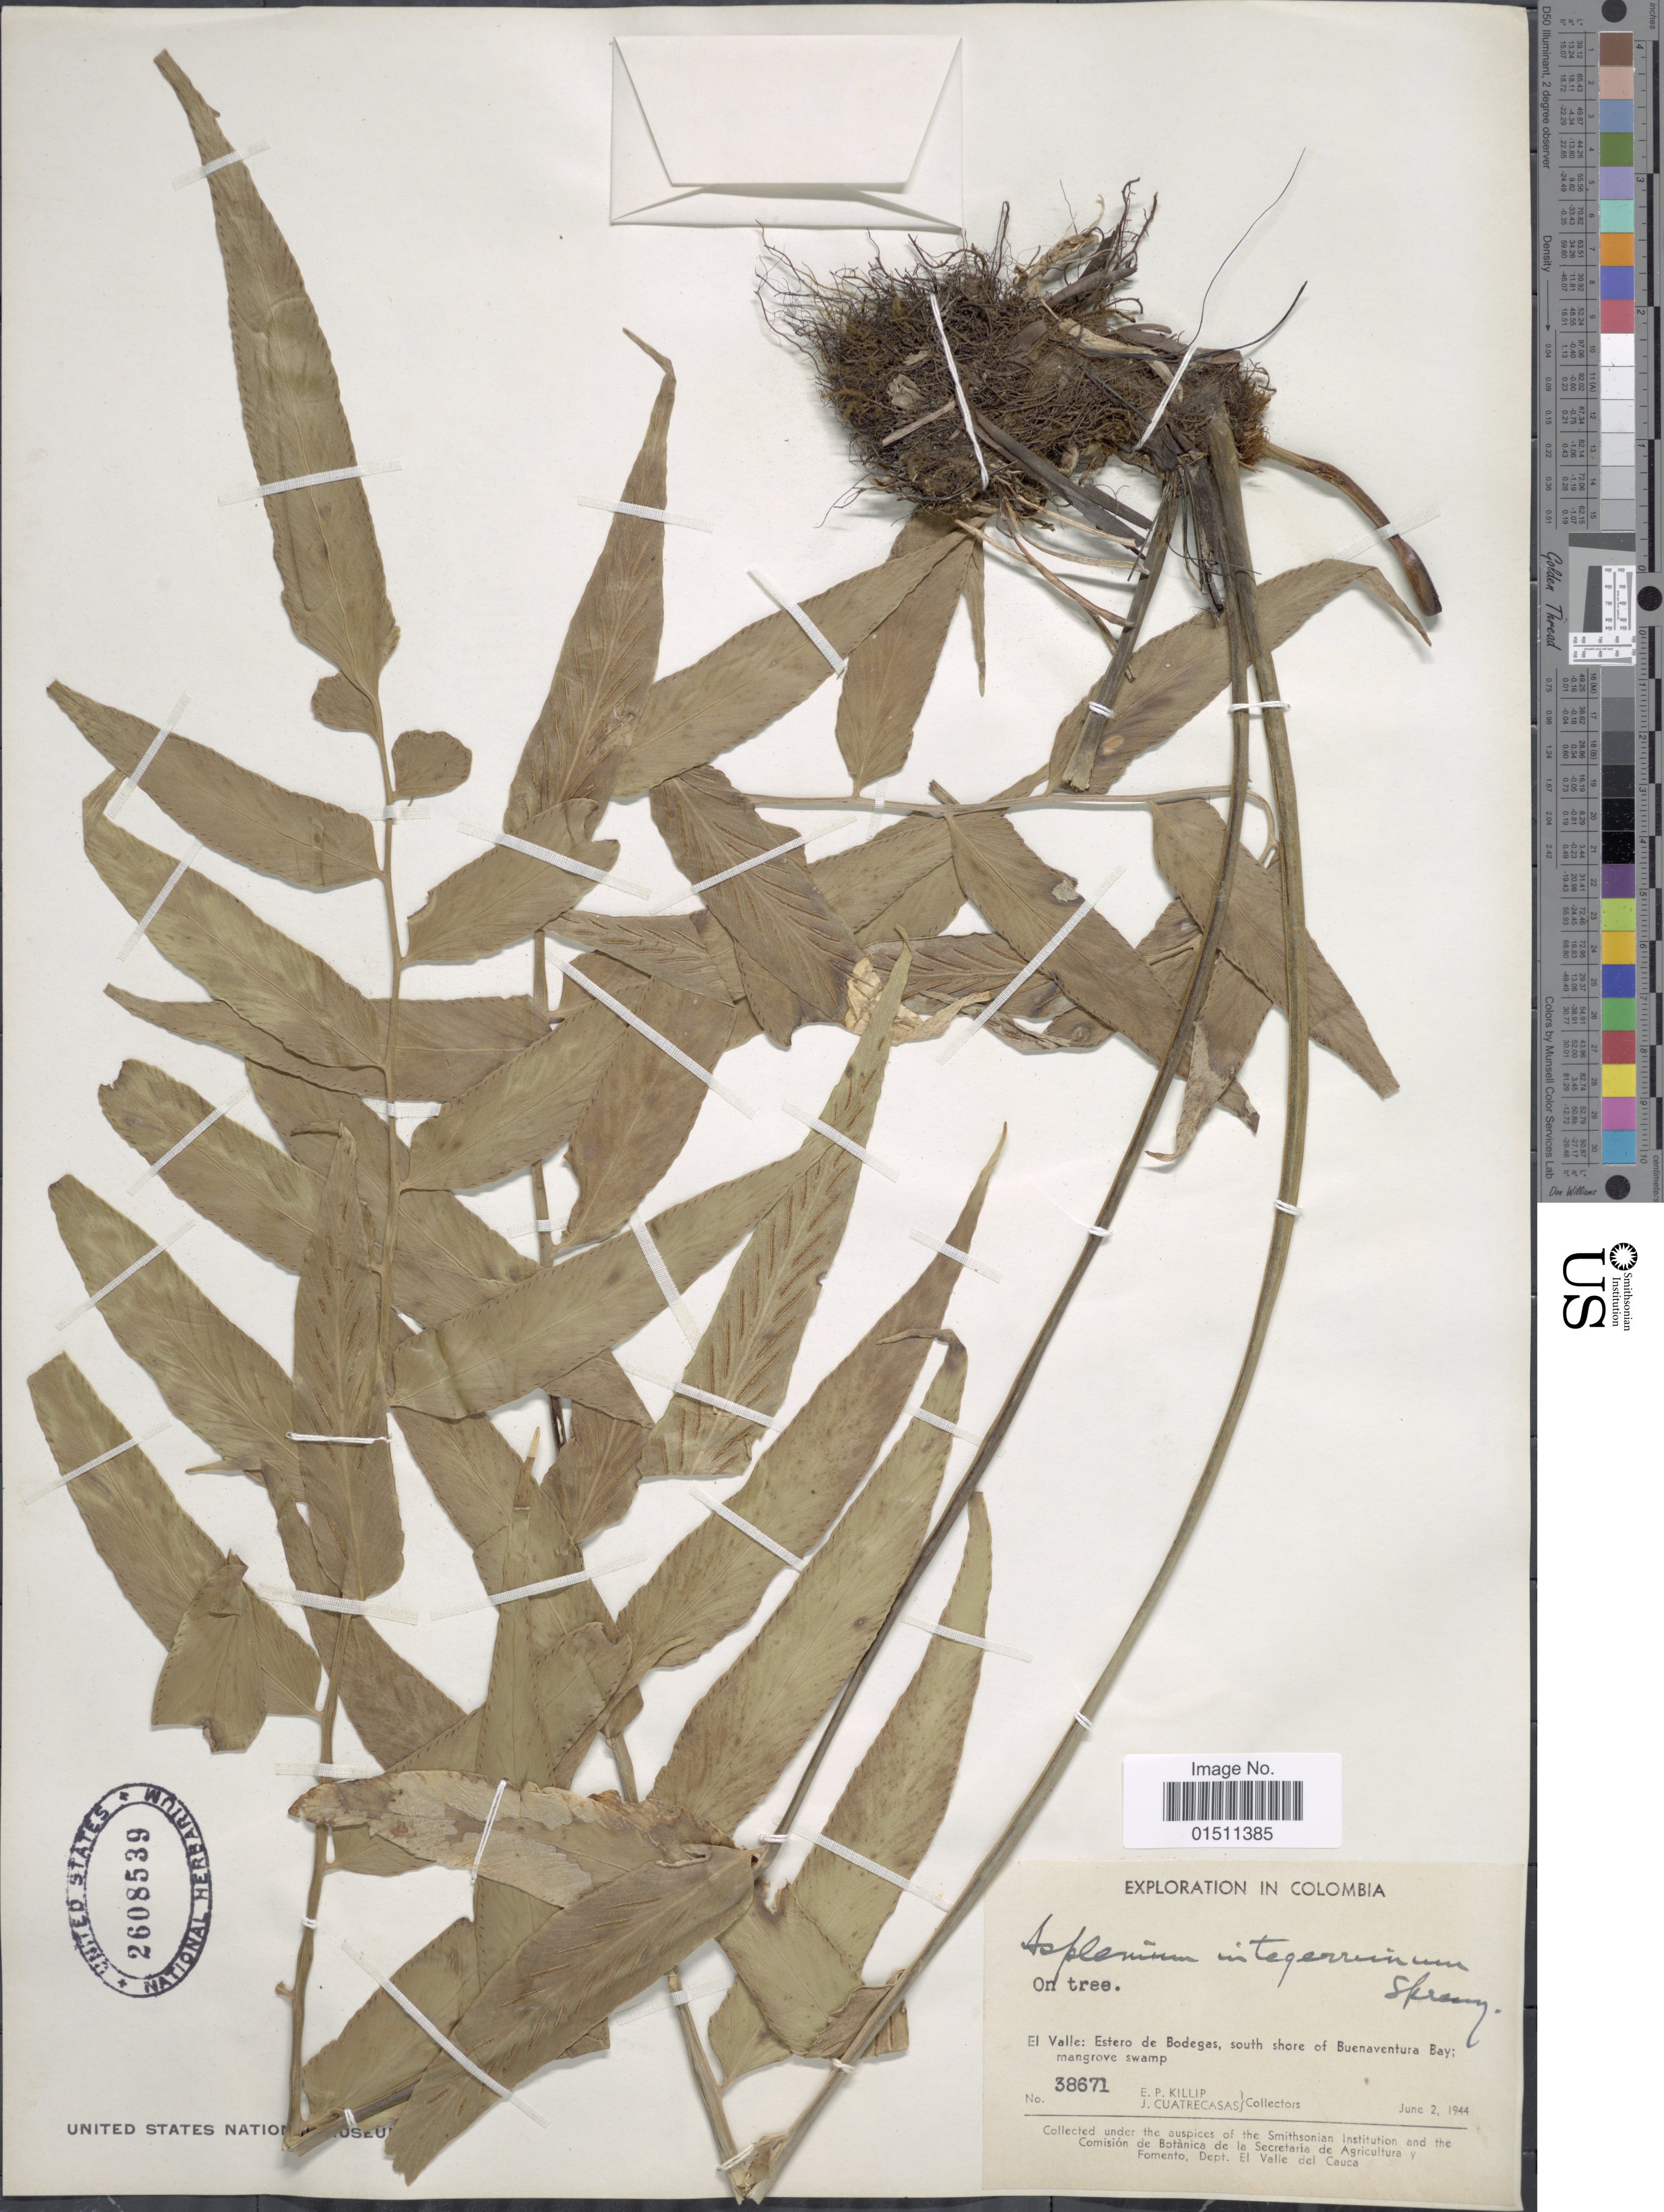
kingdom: Plantae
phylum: Tracheophyta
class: Polypodiopsida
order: Polypodiales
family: Aspleniaceae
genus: Asplenium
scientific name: Asplenium juglandifolium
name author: Lam.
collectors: E. P. Killip & J. Cuatrecasas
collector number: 38671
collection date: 1944-06-02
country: Colombia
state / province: Valle del Cauca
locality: Colombia, El Valle: Estero de Bodegas, south shore of Buenaventura Bay: mangrove swamp.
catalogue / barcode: US 2608539